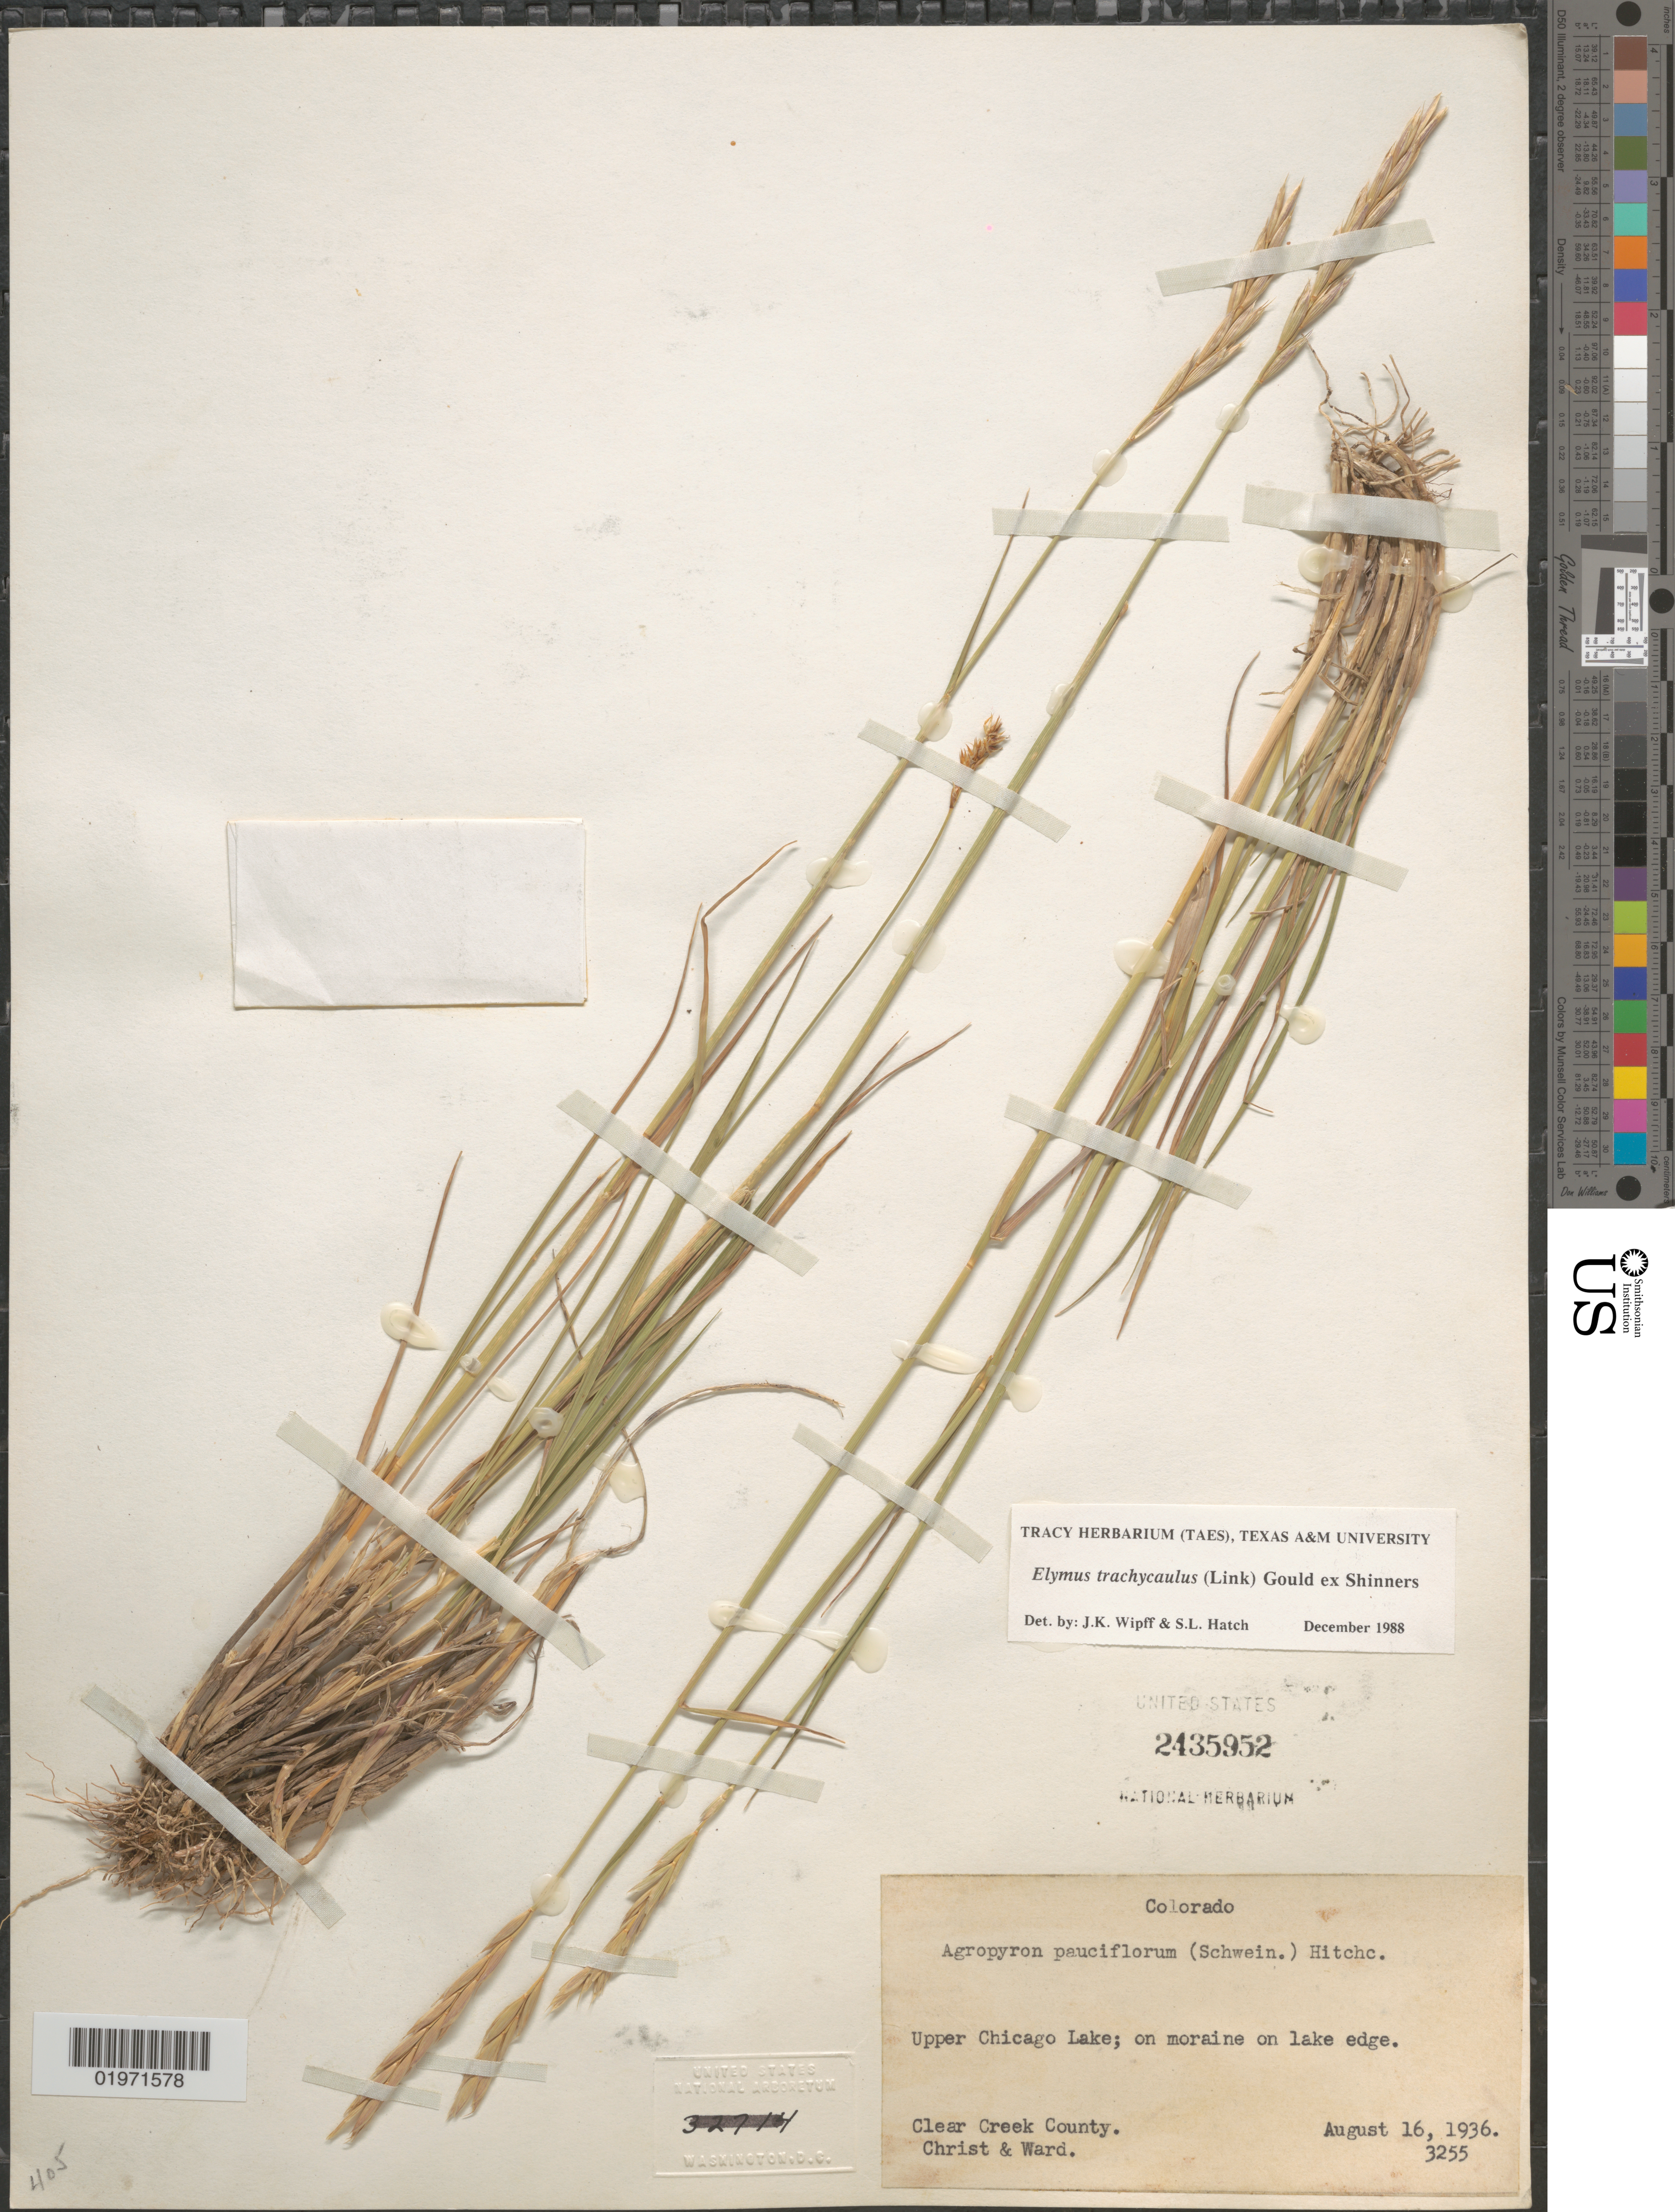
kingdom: Plantae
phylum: Tracheophyta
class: Liliopsida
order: Poales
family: Poaceae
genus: Elymus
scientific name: Elymus trachycaulus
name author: (Link) Gould ex Shinners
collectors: Christ & -- Ward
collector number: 3255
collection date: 1936-08-16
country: United States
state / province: Colorado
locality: Upper Chicago Lake; on moraine on lake edge. Clear Creek County.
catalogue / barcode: US 2435952